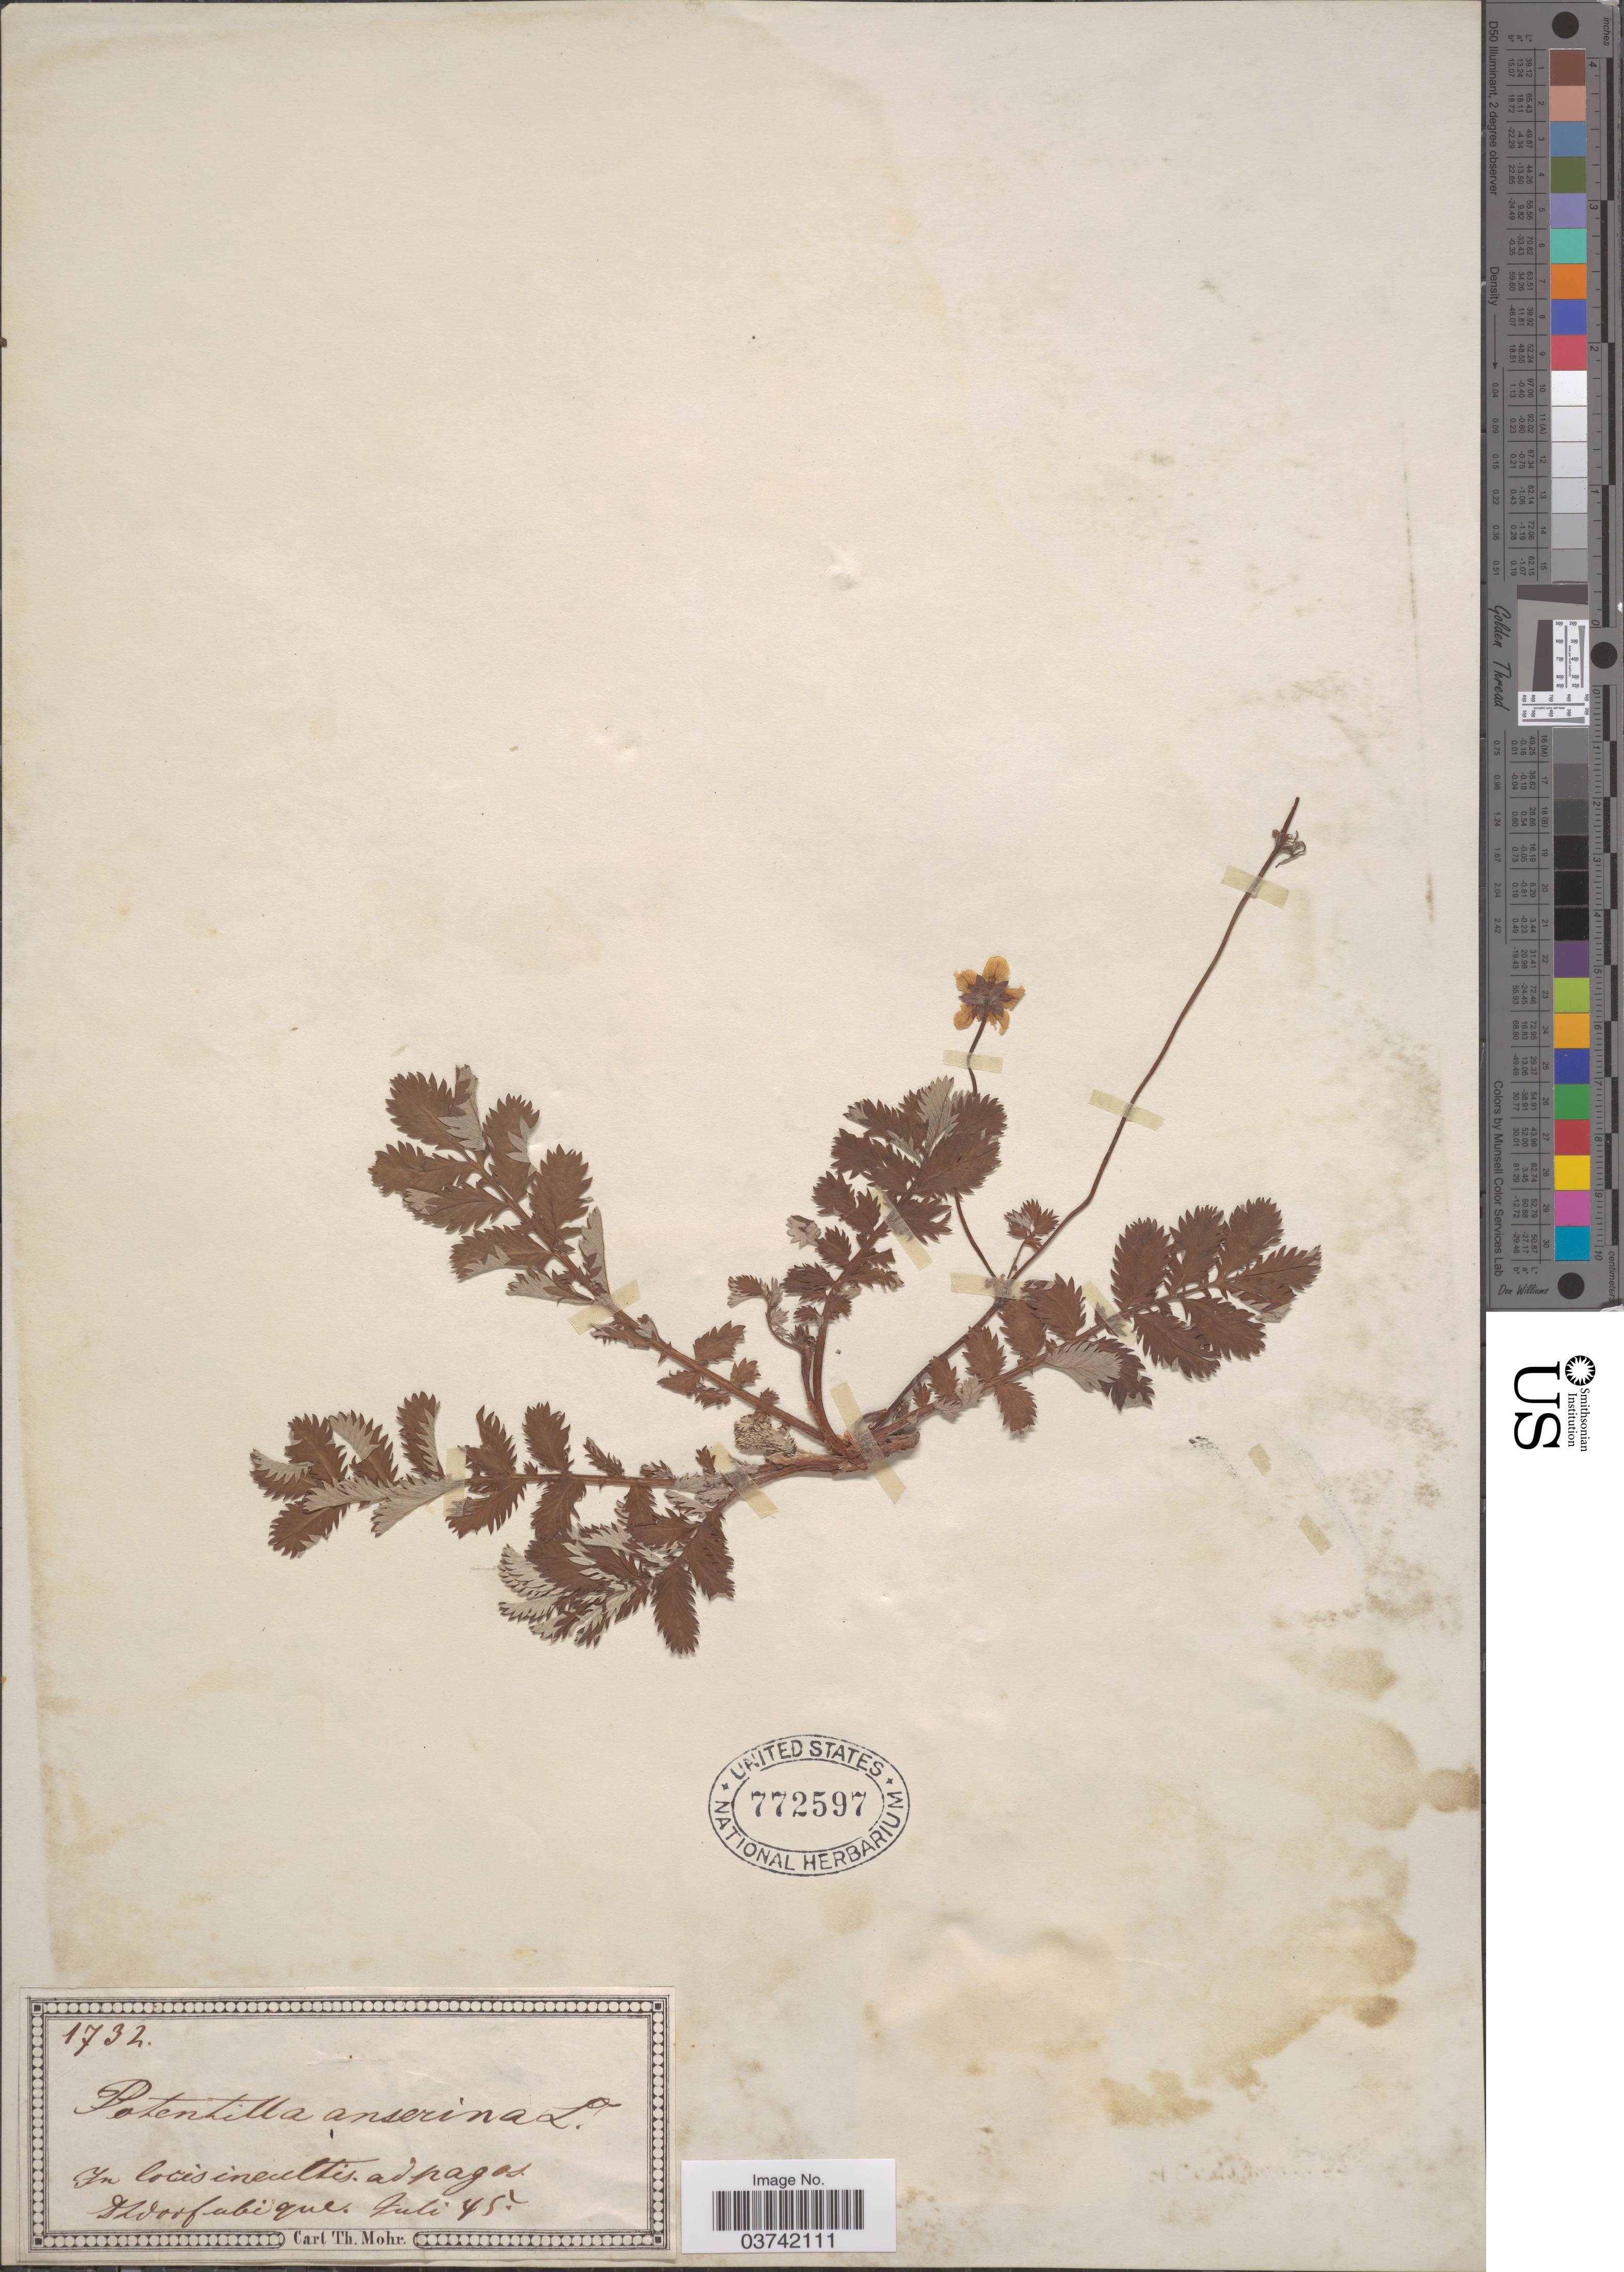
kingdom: Plantae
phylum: Tracheophyta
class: Magnoliopsida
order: Rosales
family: Rosaceae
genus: Argentina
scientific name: Argentina anserina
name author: (L.) Rydb.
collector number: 1732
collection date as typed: Transcribed d/m/y: /7/45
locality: In locis incultis. ad pagos DWoofabique. [interpreted]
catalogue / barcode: US 772597